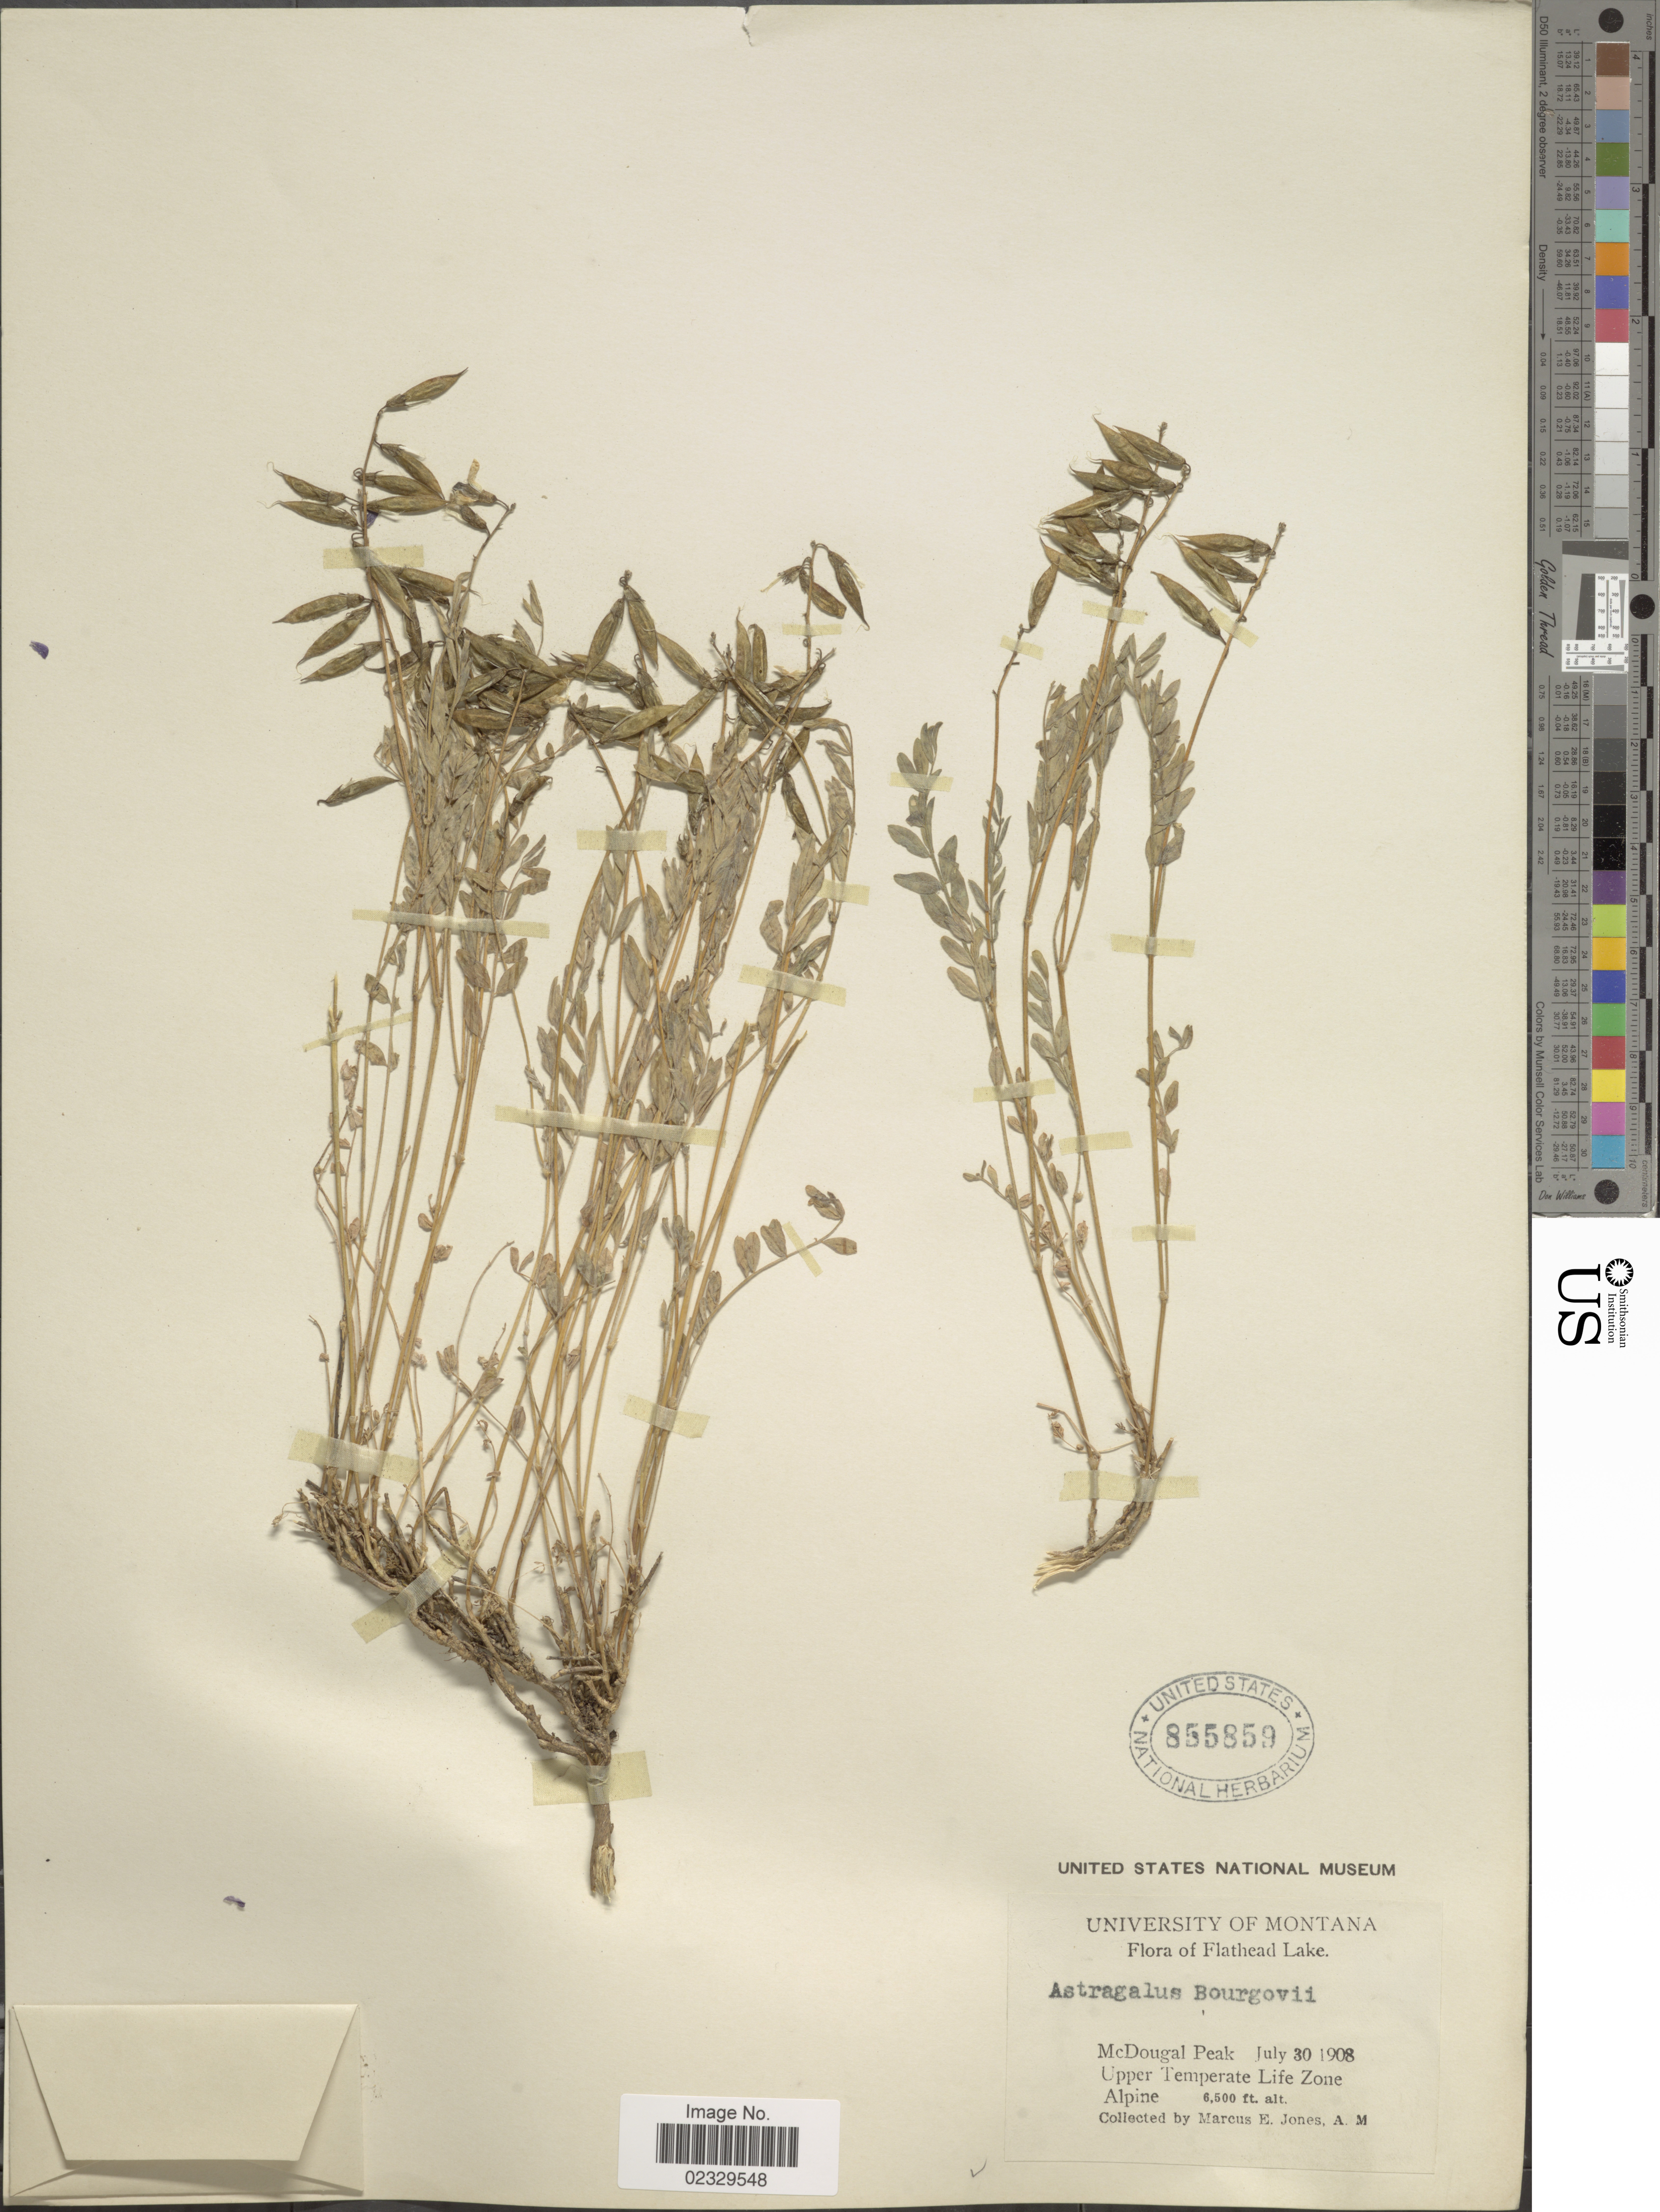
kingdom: Plantae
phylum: Tracheophyta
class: Magnoliopsida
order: Fabales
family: Fabaceae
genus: Astragalus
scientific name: Astragalus bourgovii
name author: A. Gray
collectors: M. E. Jones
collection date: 1908-07-30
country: United States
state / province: Montana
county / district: Lake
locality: Flathead Lake. McDougal Peak. Upper Temperate Life Zone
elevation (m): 1981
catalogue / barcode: US 855859